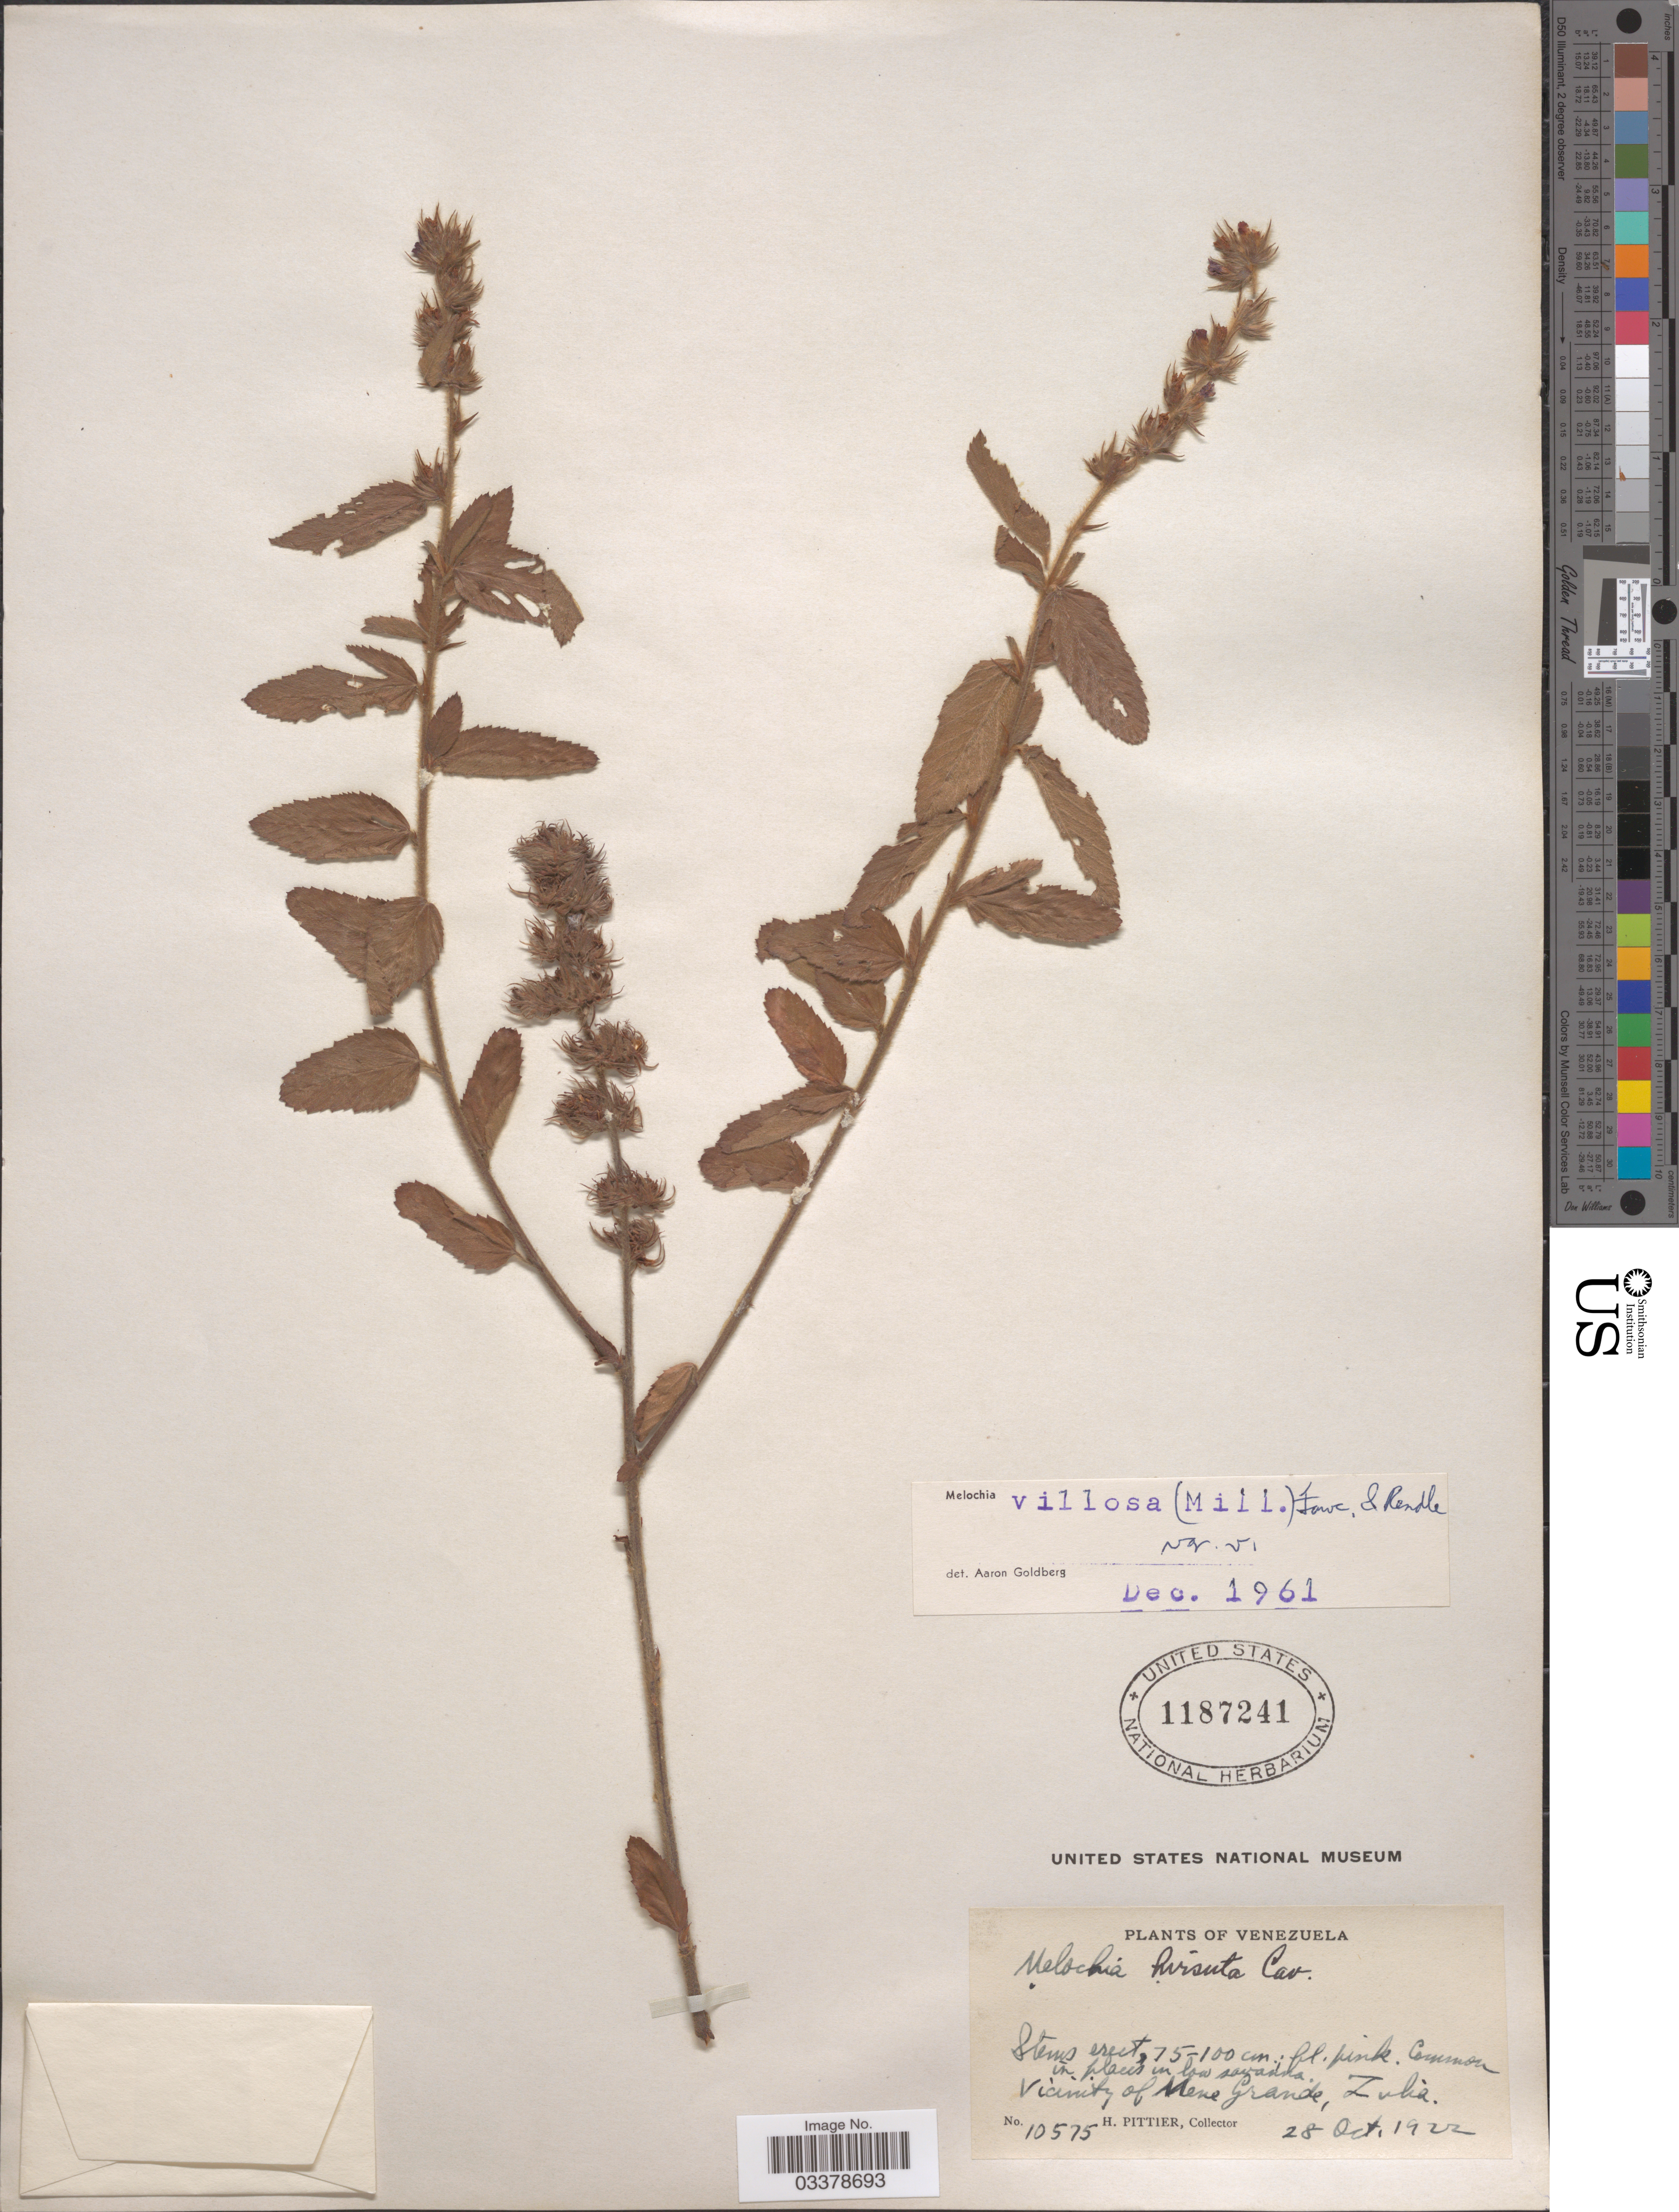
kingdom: Plantae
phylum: Tracheophyta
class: Magnoliopsida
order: Malvales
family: Malvaceae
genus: Melochia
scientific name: Melochia spicata var. spicata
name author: (L.) Fryxell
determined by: Dorr, L. J., (BOT), Smithsonian Institution - National Museum of Natural History (UNITED STATES)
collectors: H. F. Pittier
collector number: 10575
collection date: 1922-10-28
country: Venezuela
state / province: Zulia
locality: Vicinity of Mene Grande.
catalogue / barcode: US 1187241